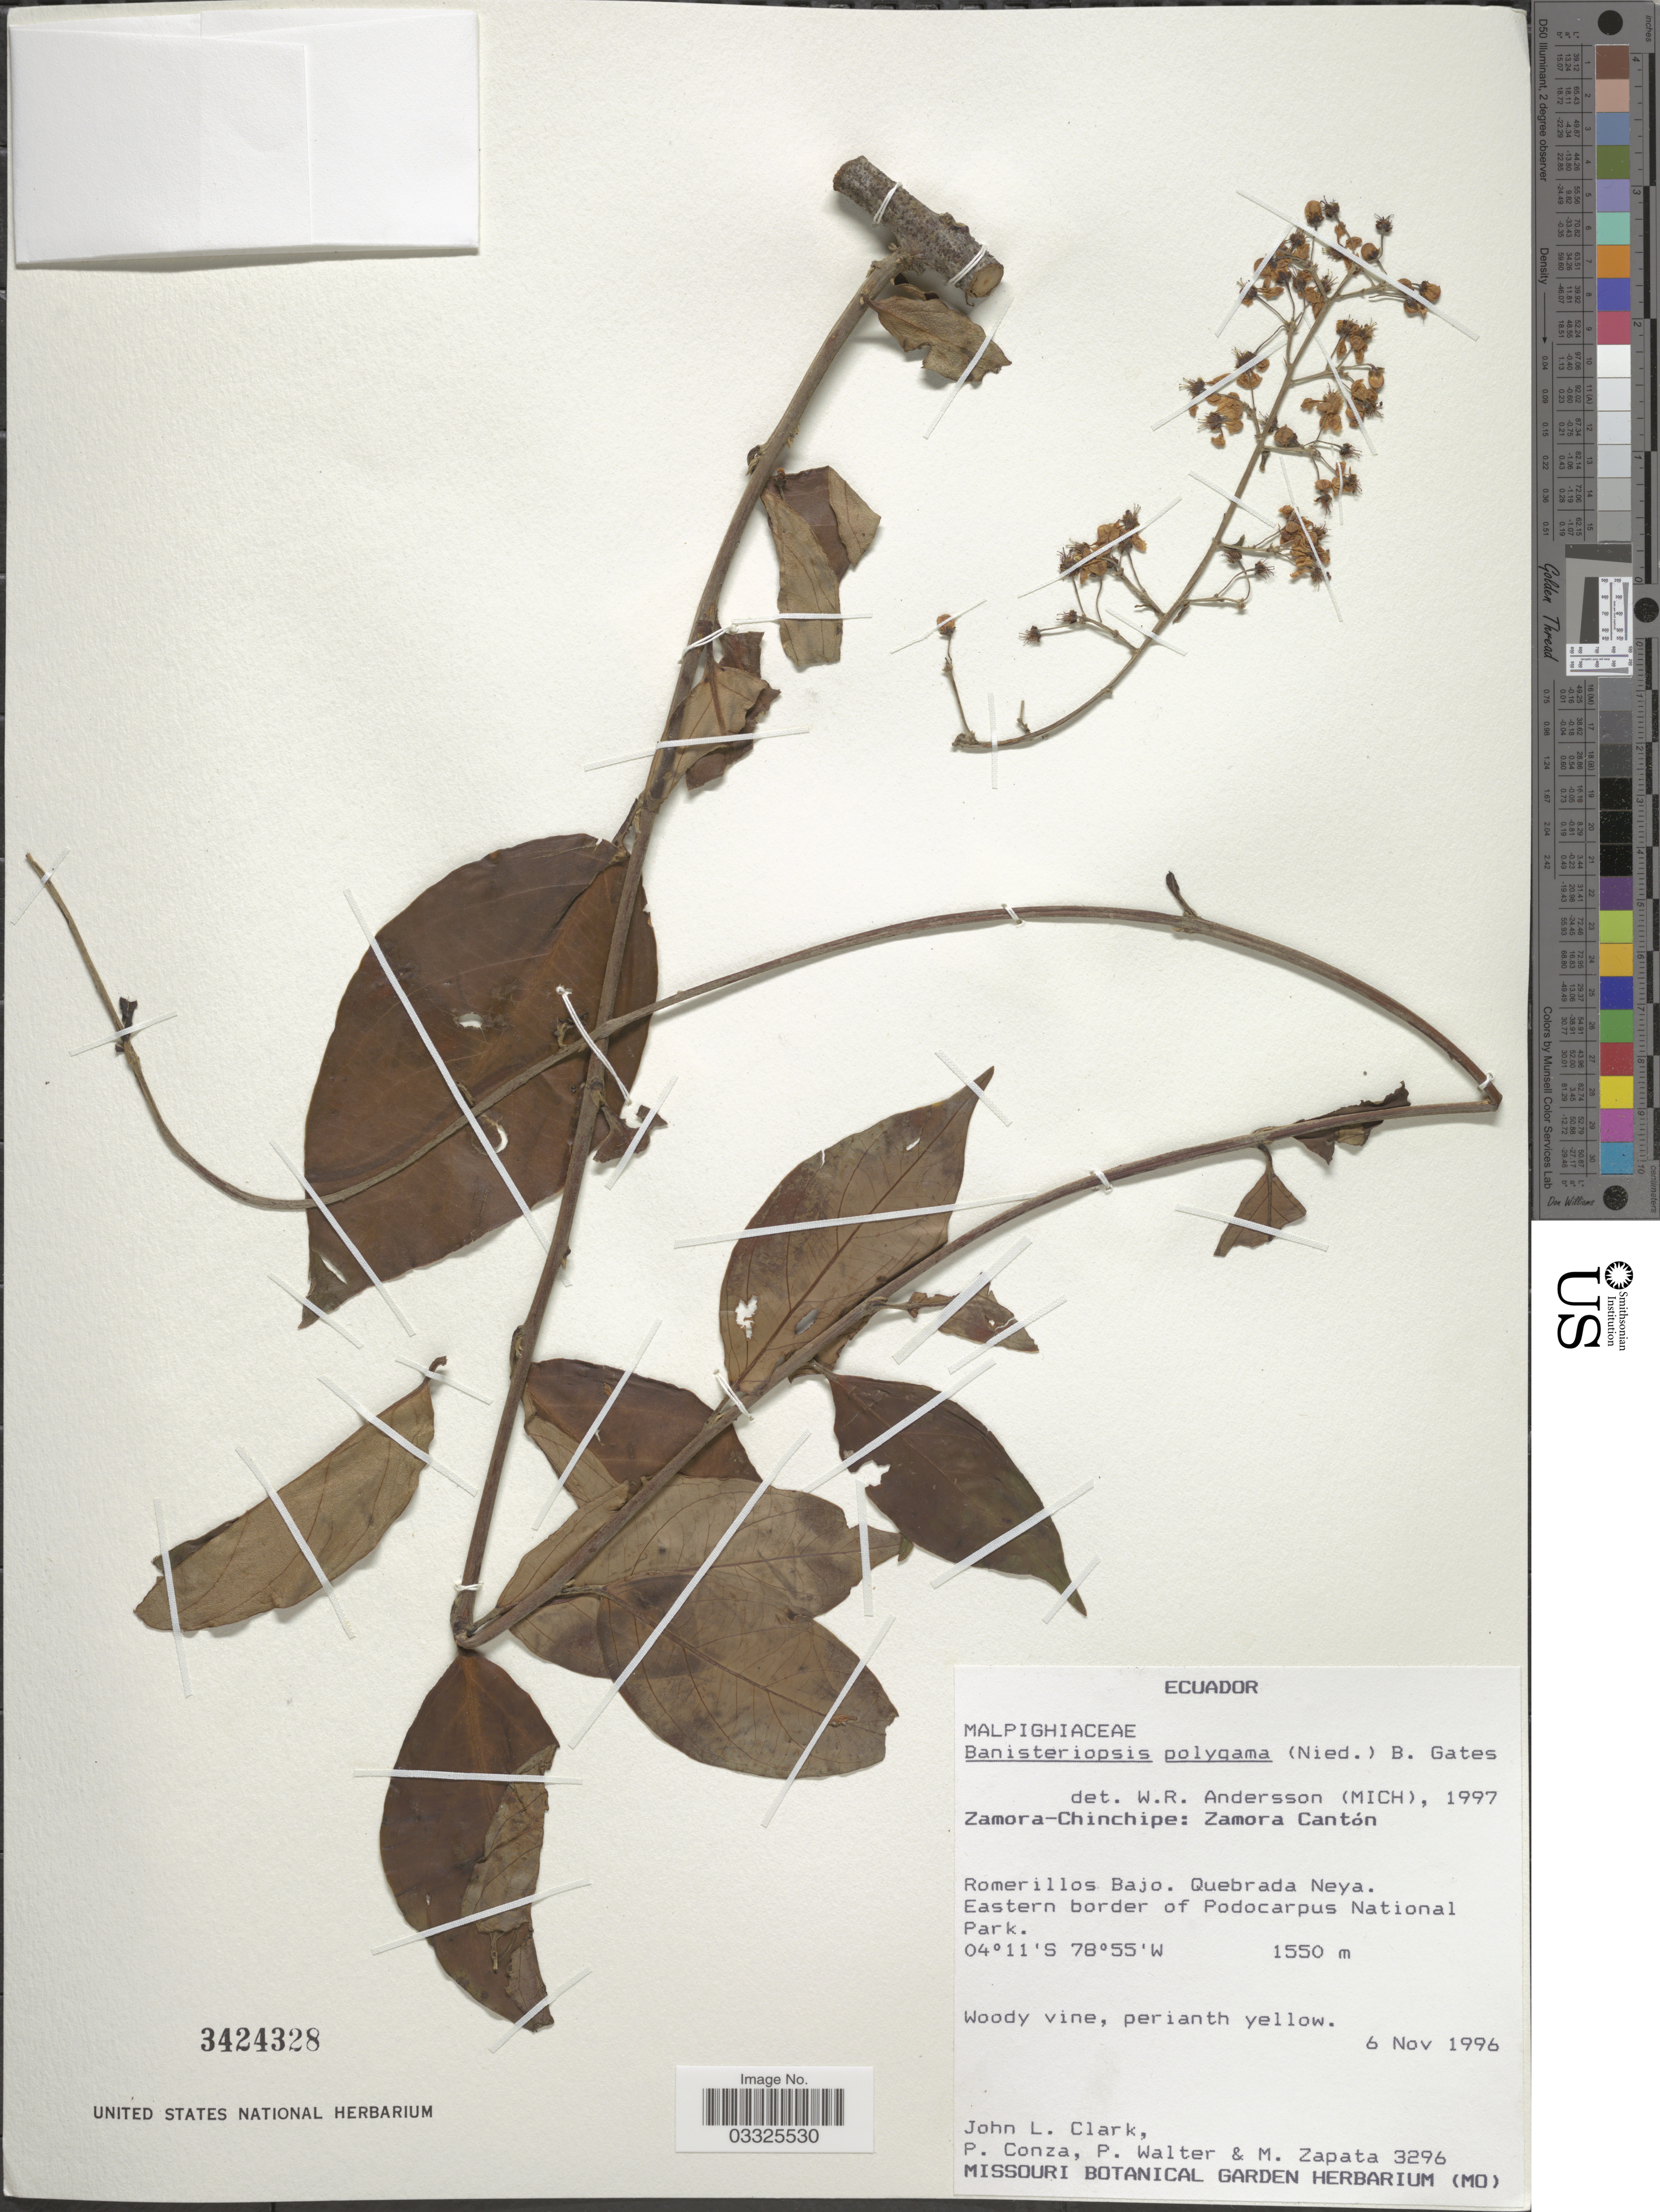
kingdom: Plantae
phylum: Tracheophyta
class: Magnoliopsida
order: Malpighiales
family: Malpighiaceae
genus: Banisteriopsis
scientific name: Banisteriopsis polygama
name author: (Nied.) B. Gates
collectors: J. L. Clark, P. Conza, P. Walter & M. Zapata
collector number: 3296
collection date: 1996-11-06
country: Ecuador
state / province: Zamora-Chinchipe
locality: Zamora Cantón. Romerillos Bajo. Quebrada Neya. Eastern border of Podocarpus National Park.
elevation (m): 1550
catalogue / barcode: US 3424328